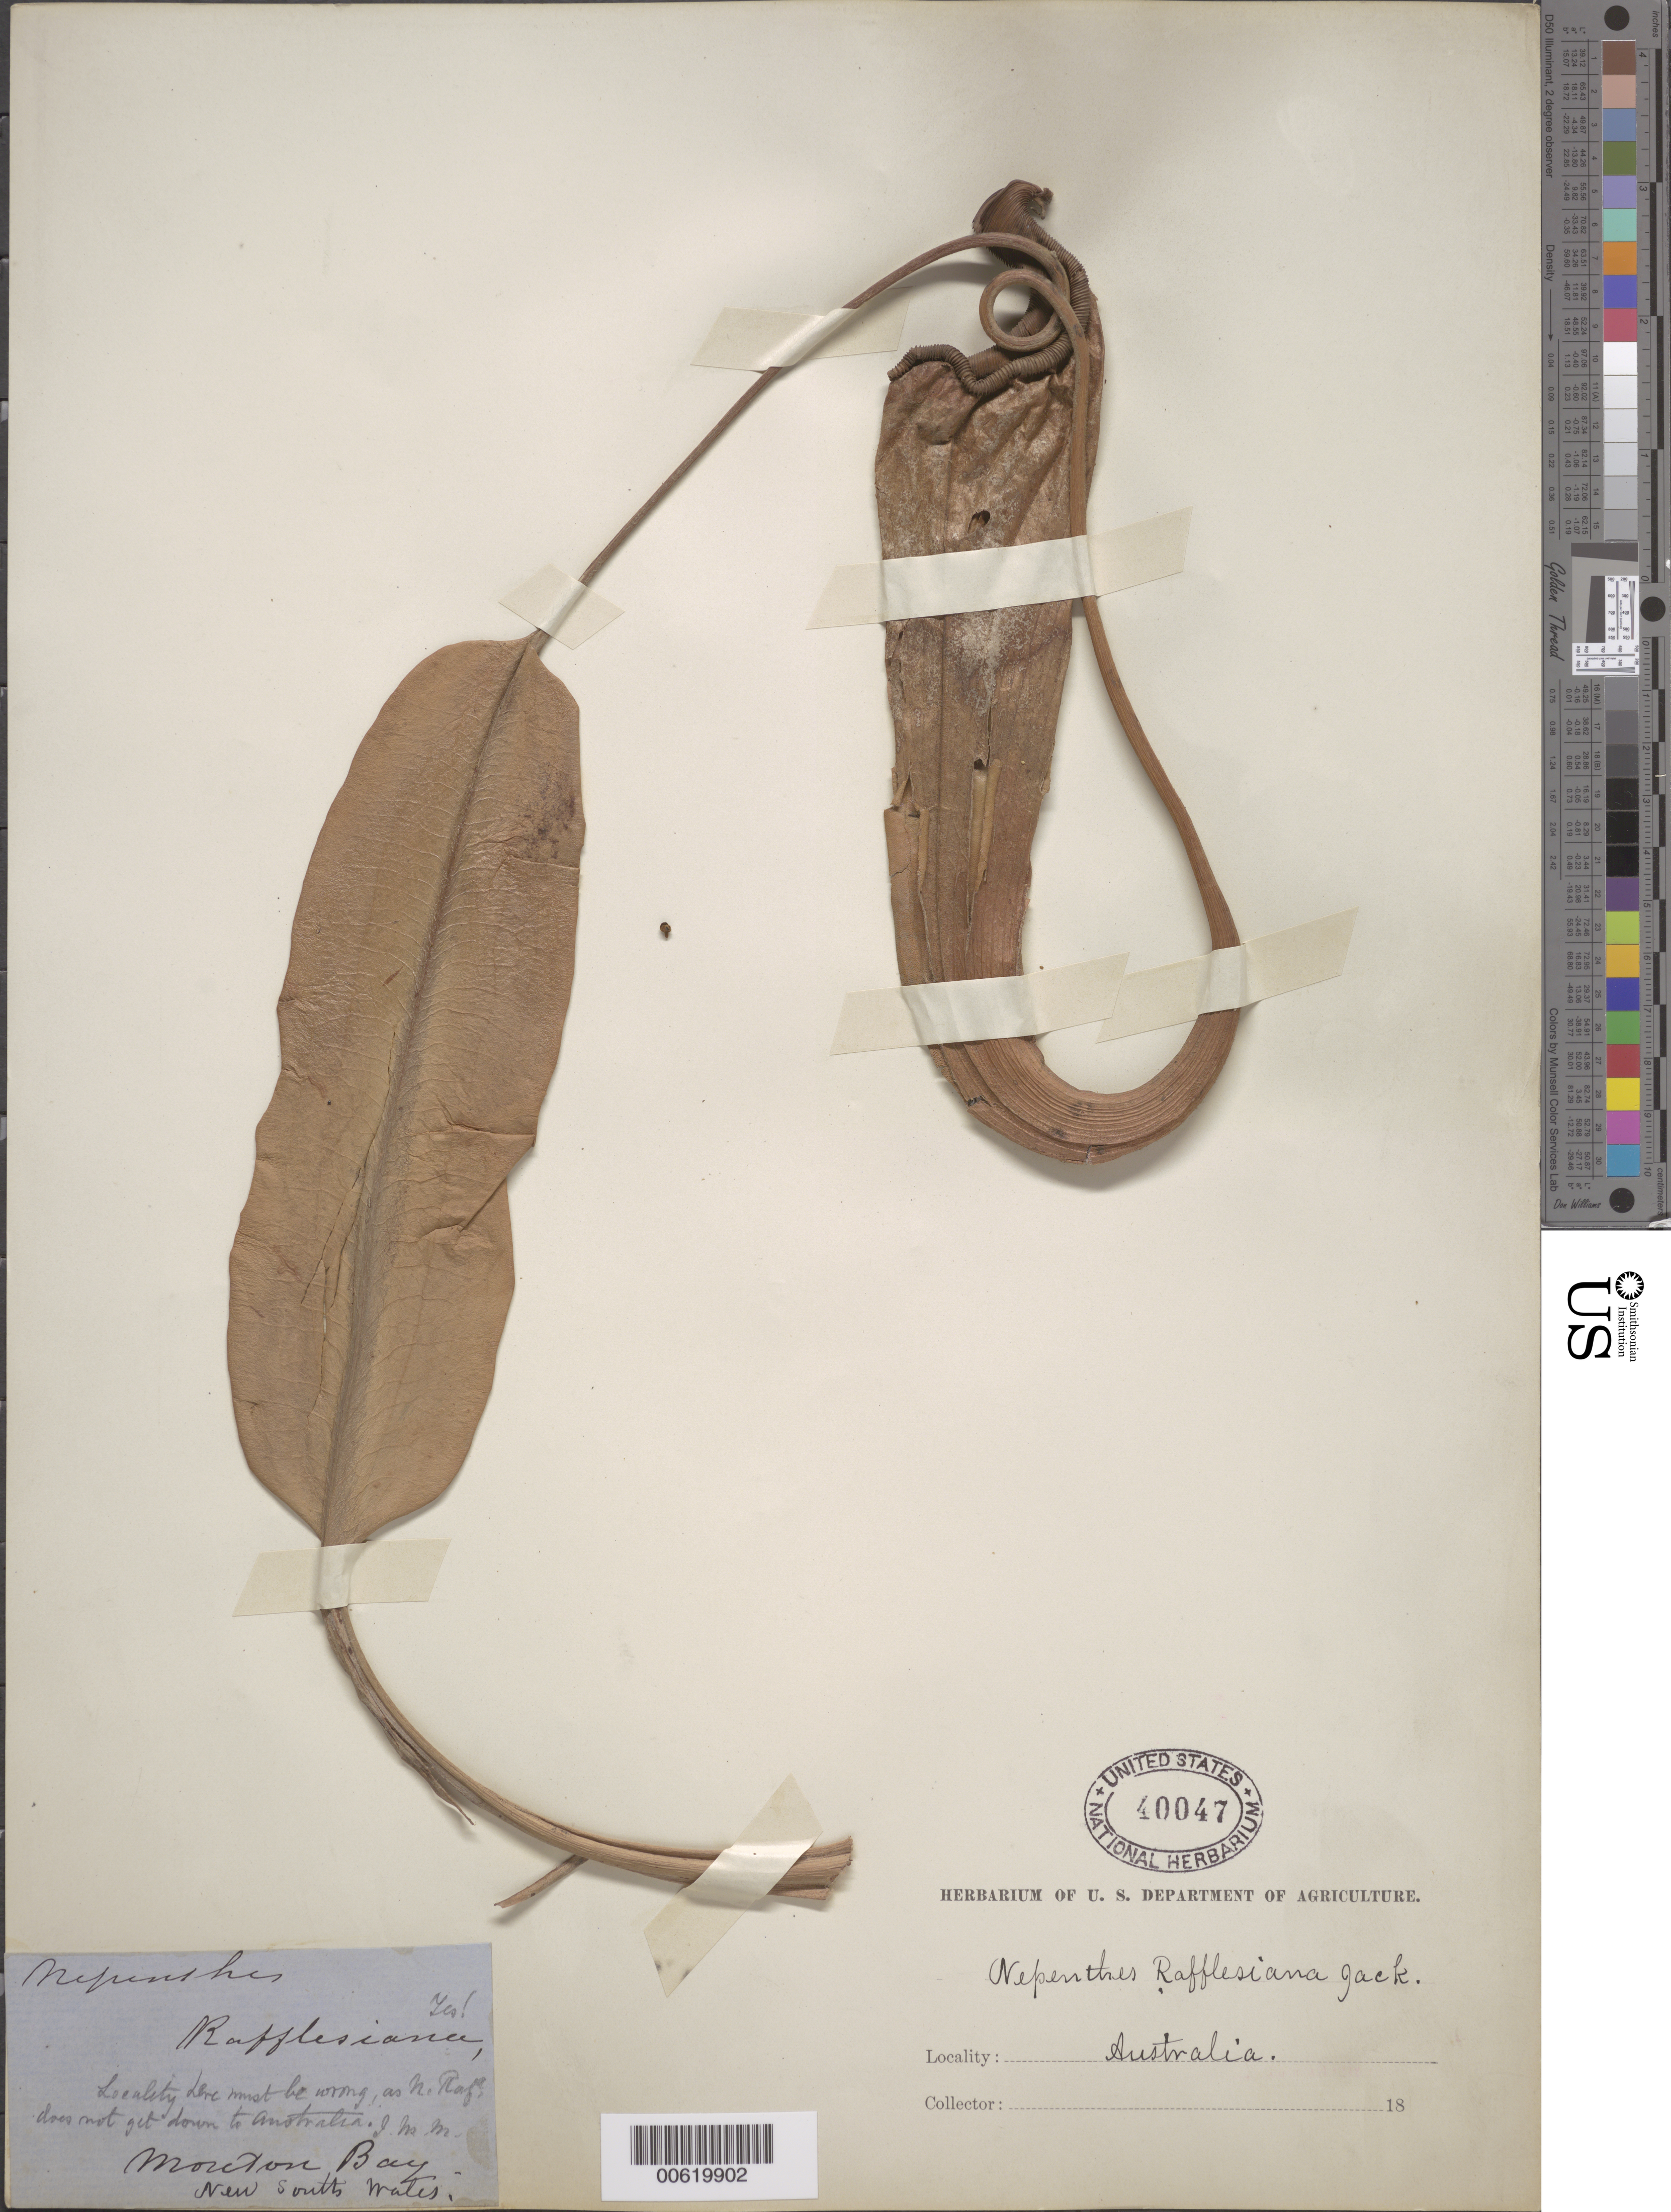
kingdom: Plantae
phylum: Tracheophyta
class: Magnoliopsida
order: Caryophyllales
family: Nepenthaceae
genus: Nepenthes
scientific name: Nepenthes rafflesiana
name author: Jack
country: Australia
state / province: Queensland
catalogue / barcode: US 40047